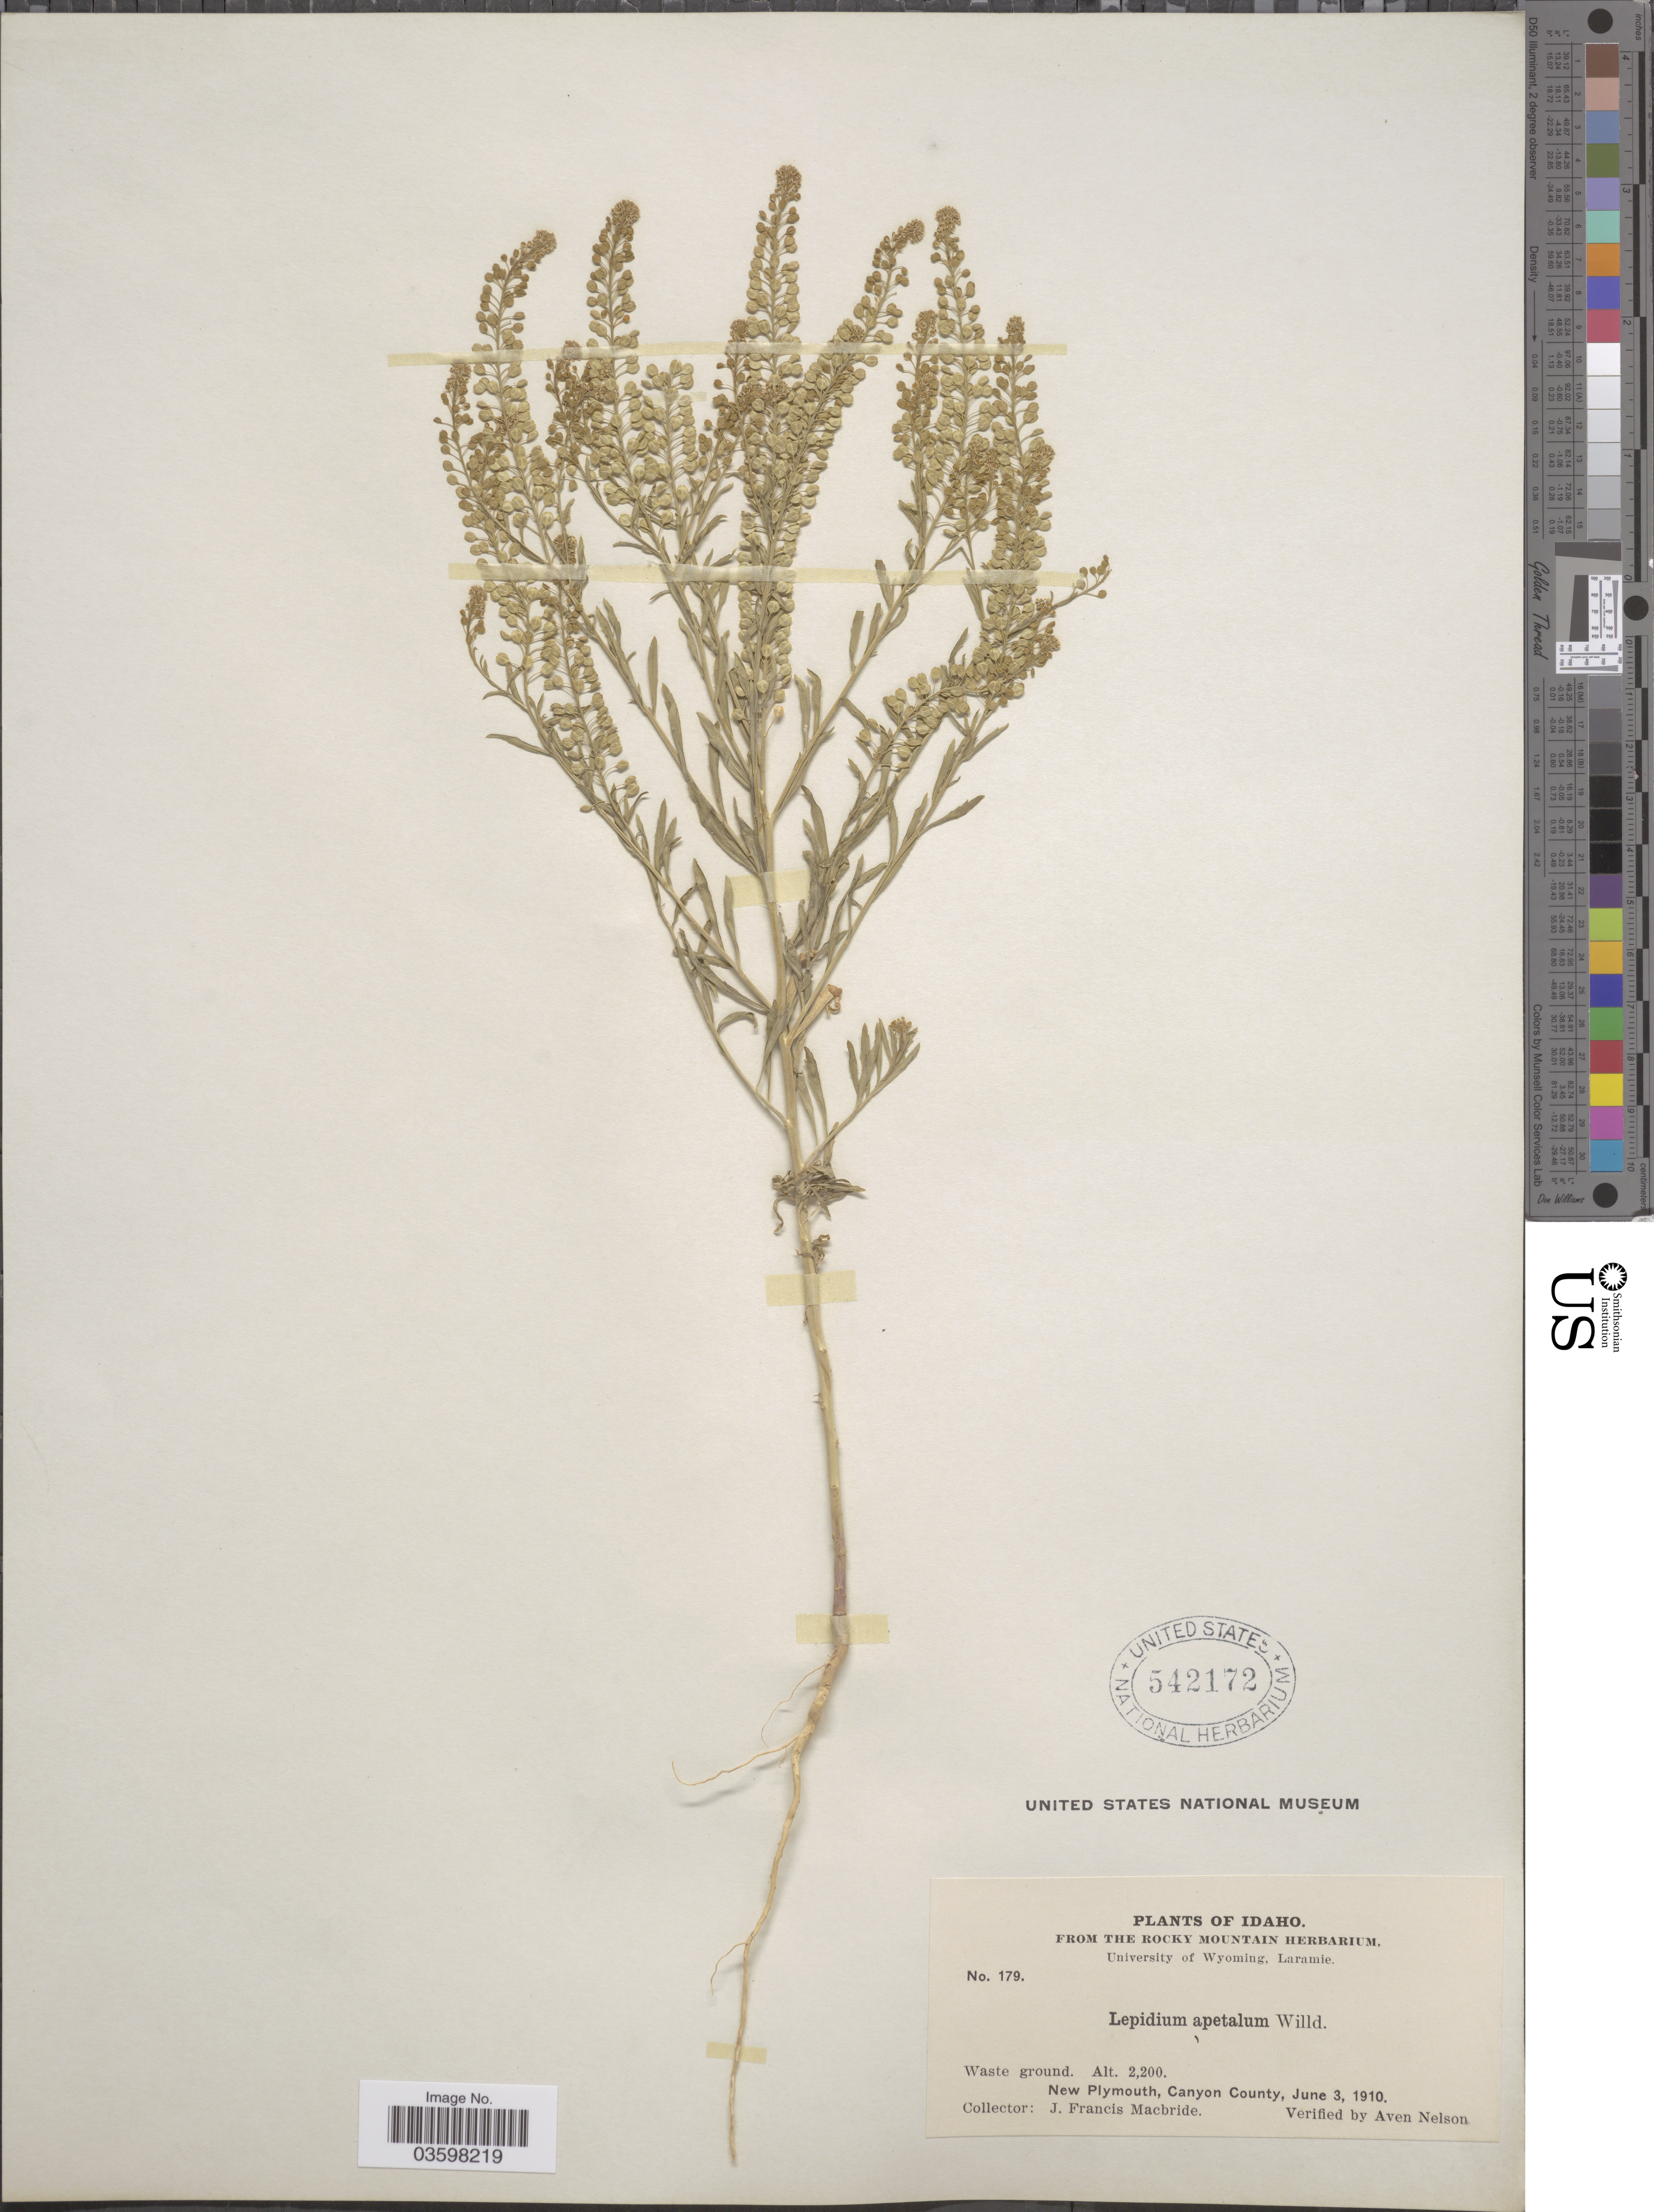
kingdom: Plantae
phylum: Tracheophyta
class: Magnoliopsida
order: Brassicales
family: Brassicaceae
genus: Lepidium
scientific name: Lepidium densiflorum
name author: Schrad.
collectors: J. F. Macbride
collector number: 179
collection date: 1910-06-03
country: United States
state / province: Idaho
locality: New Plymouth, Canyon County.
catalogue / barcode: US 542172